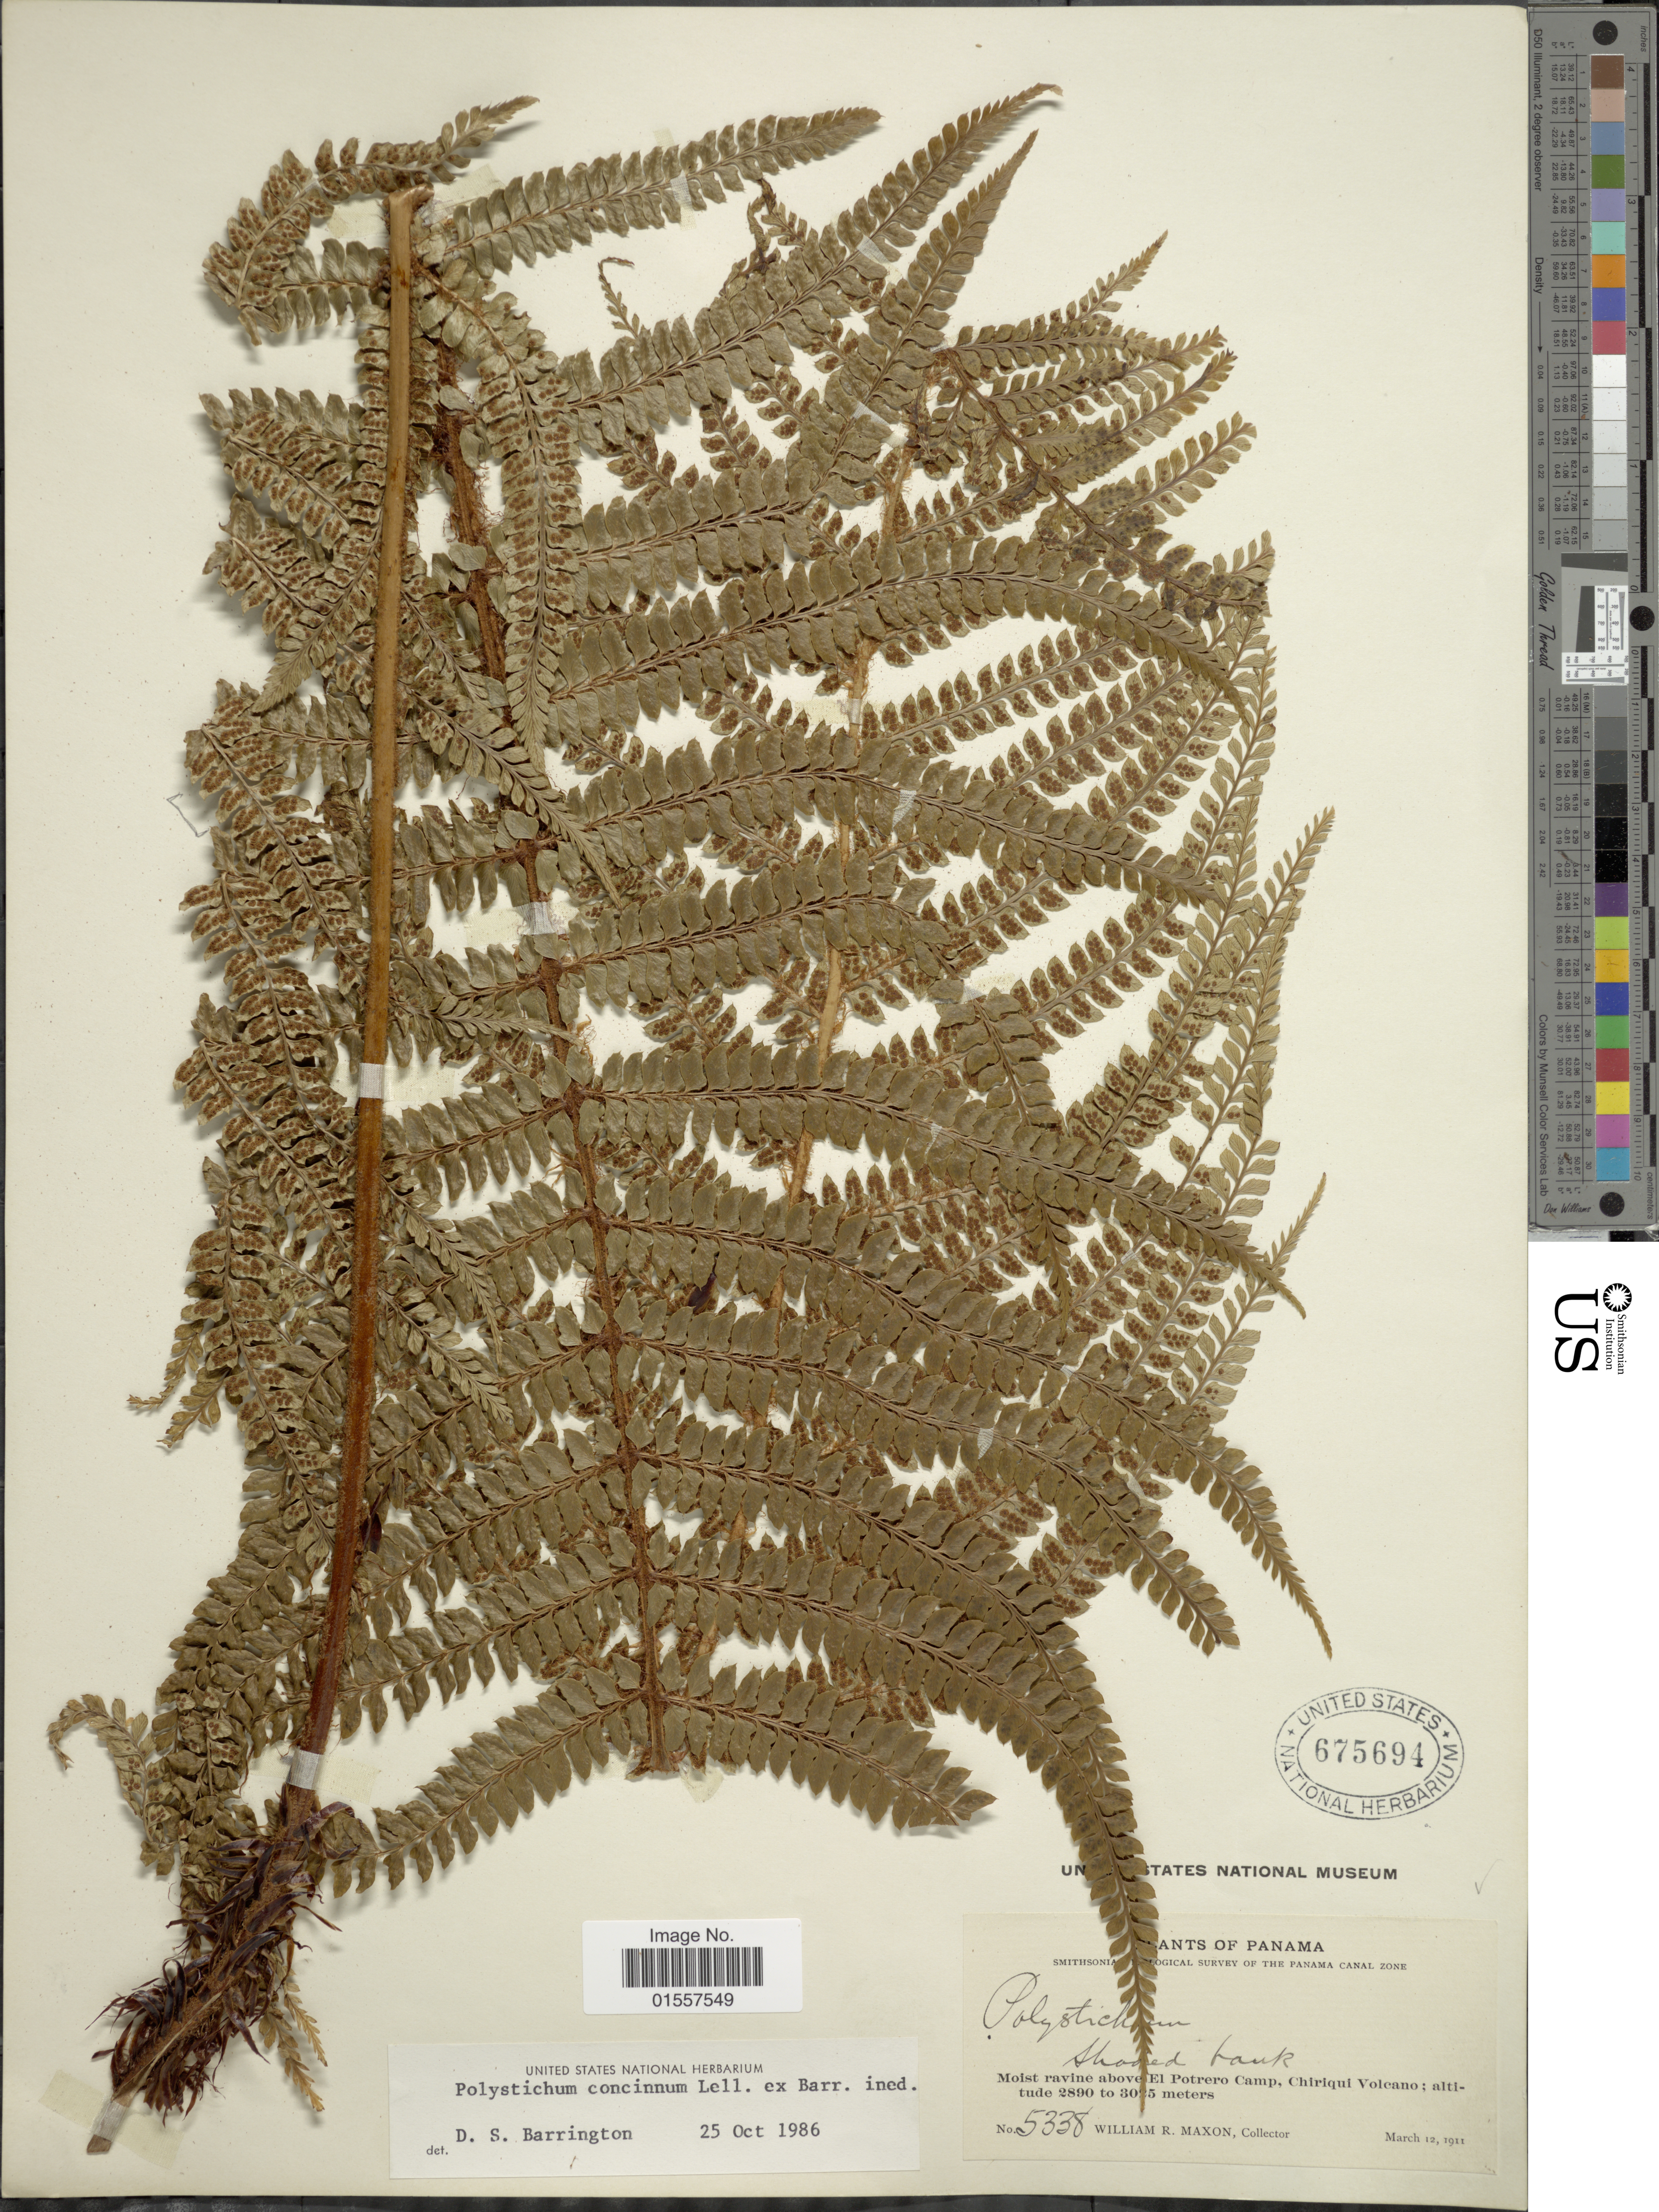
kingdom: Plantae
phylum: Tracheophyta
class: Polypodiopsida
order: Polypodiales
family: Dryopteridaceae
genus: Polystichum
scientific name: Polystichum concinnum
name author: Lellinger ex Barrington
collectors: W. R. Maxon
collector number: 5338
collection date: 1911-03-12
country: Panama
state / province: Chiriqui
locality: Moist ravine above El Potrero Camp, Chiriqui Volcano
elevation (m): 2890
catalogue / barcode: US 675694